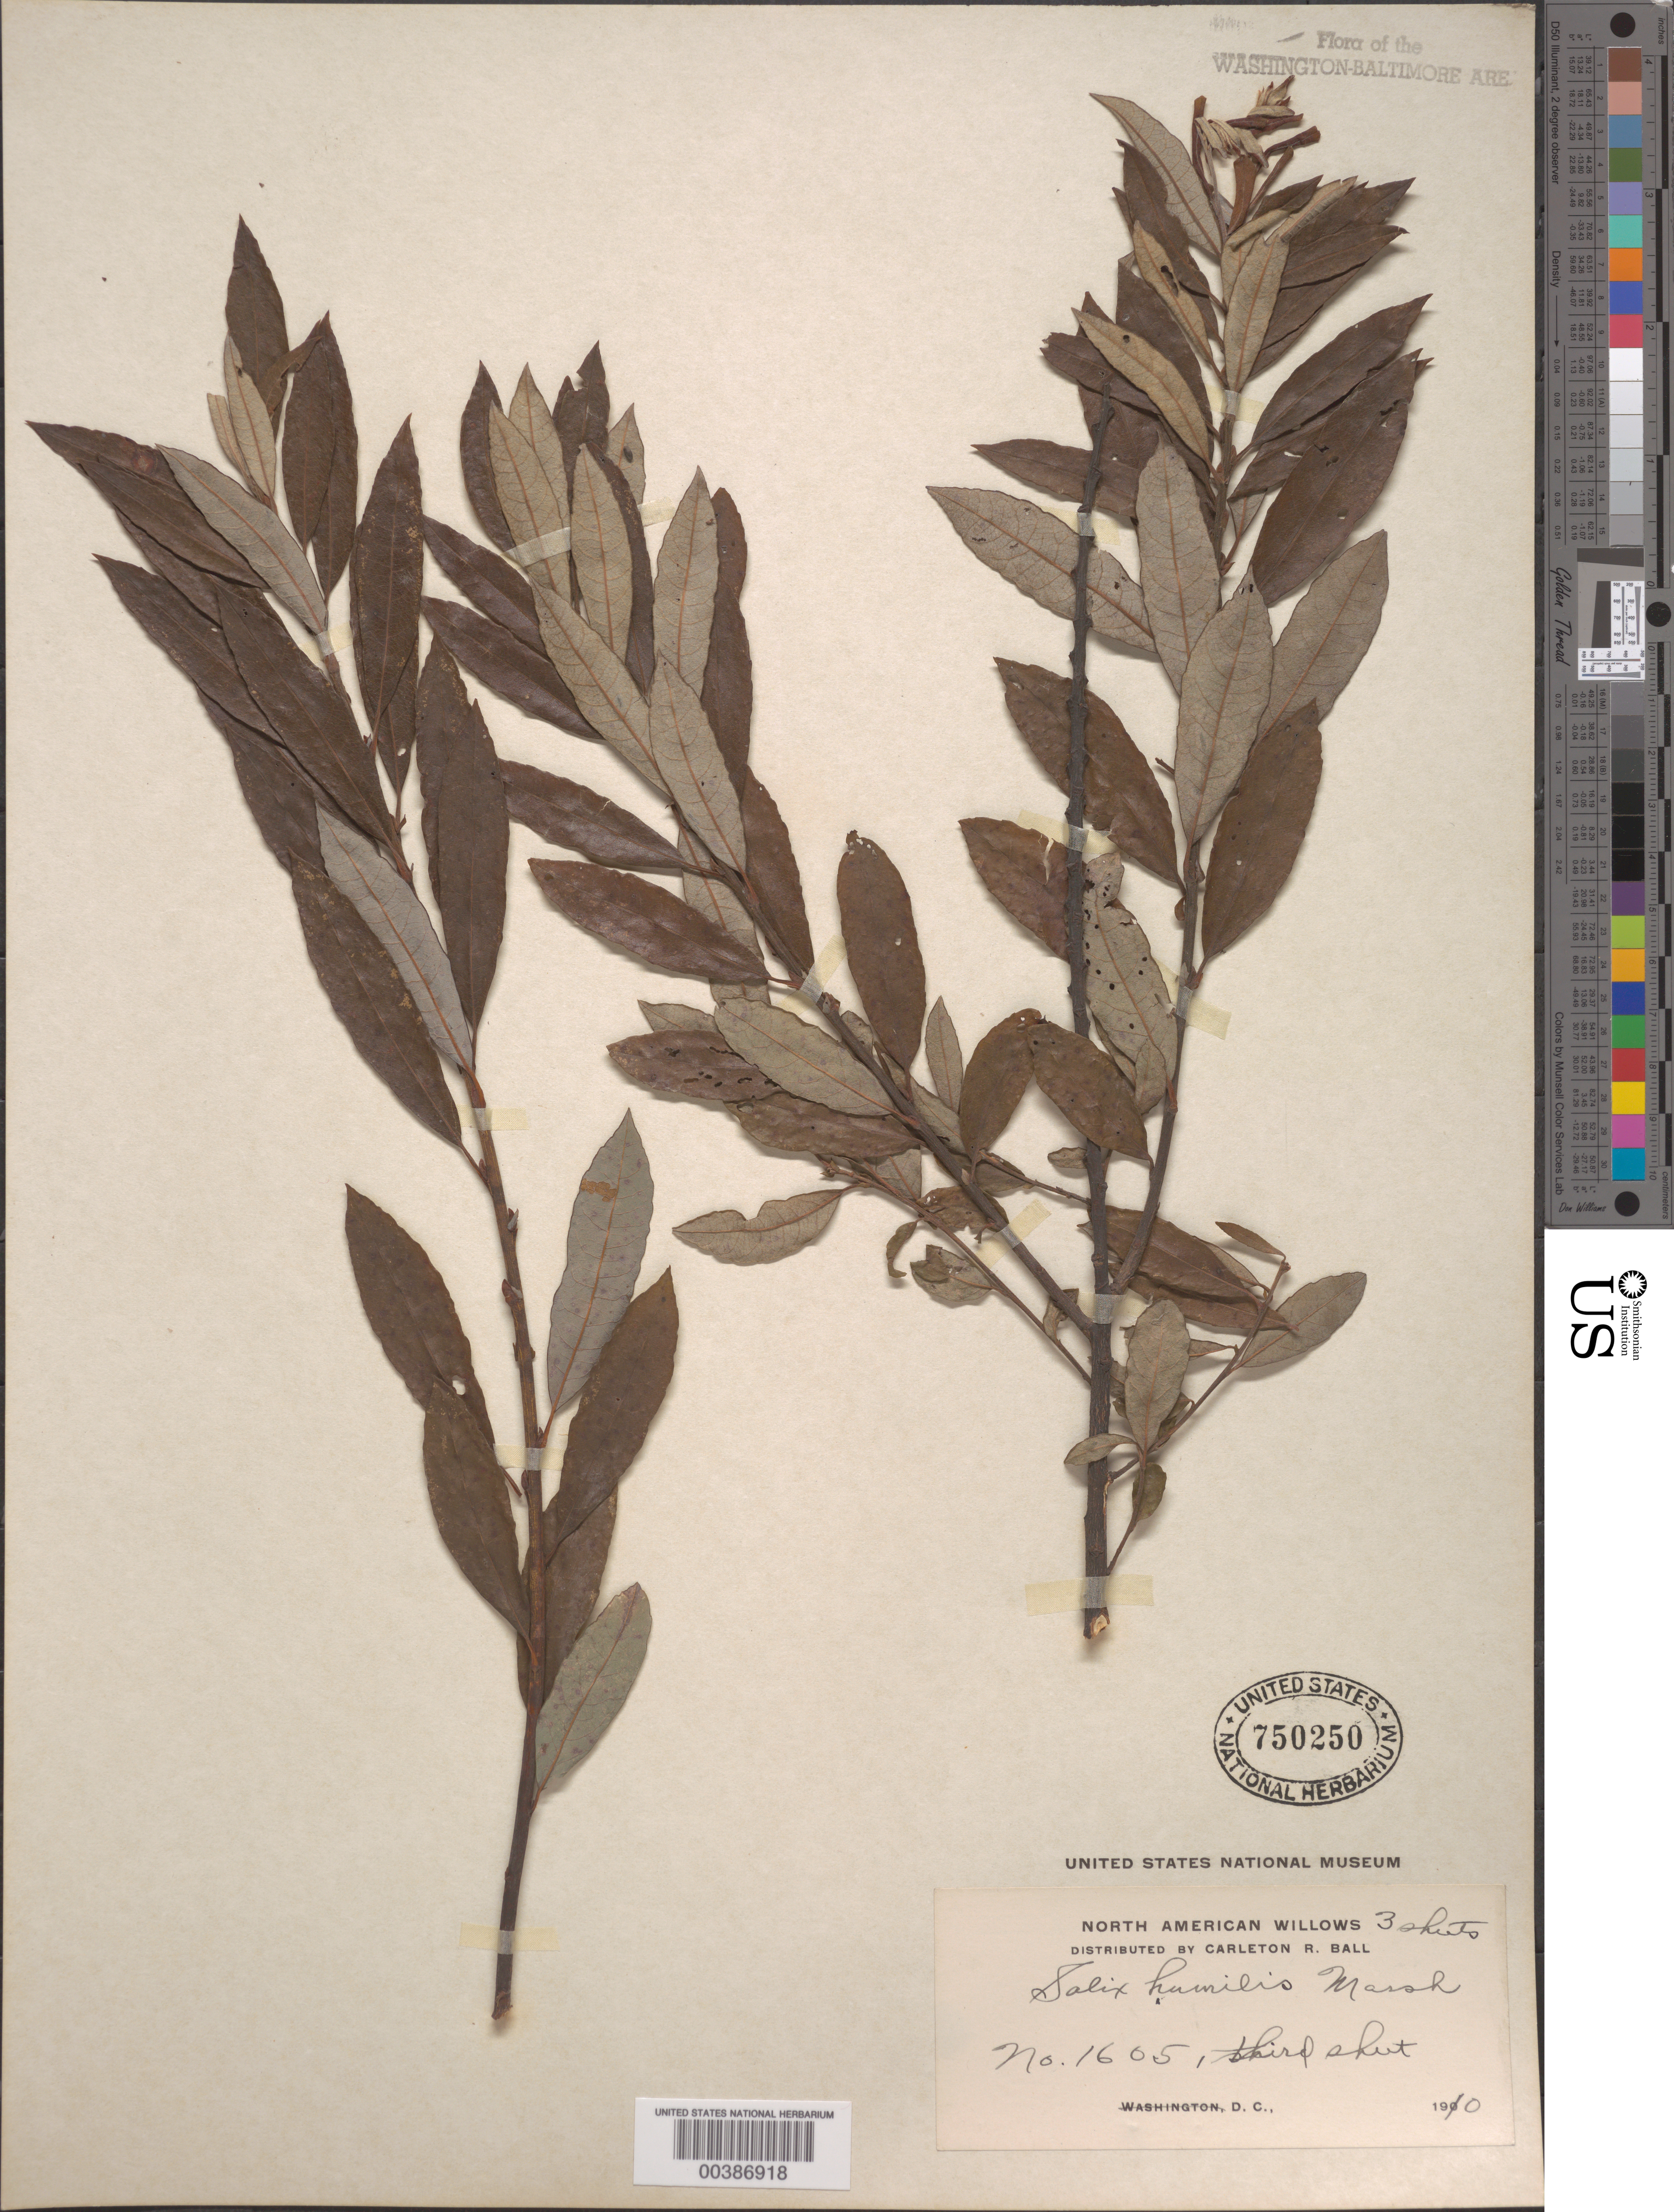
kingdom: Plantae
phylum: Tracheophyta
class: Magnoliopsida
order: Malpighiales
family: Salicaceae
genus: Salix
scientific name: Salix humilis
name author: Marshall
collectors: C. R. Ball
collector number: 1605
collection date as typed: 1910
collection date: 1910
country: United States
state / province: District of Columbia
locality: Terra Cotta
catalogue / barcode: US 750250